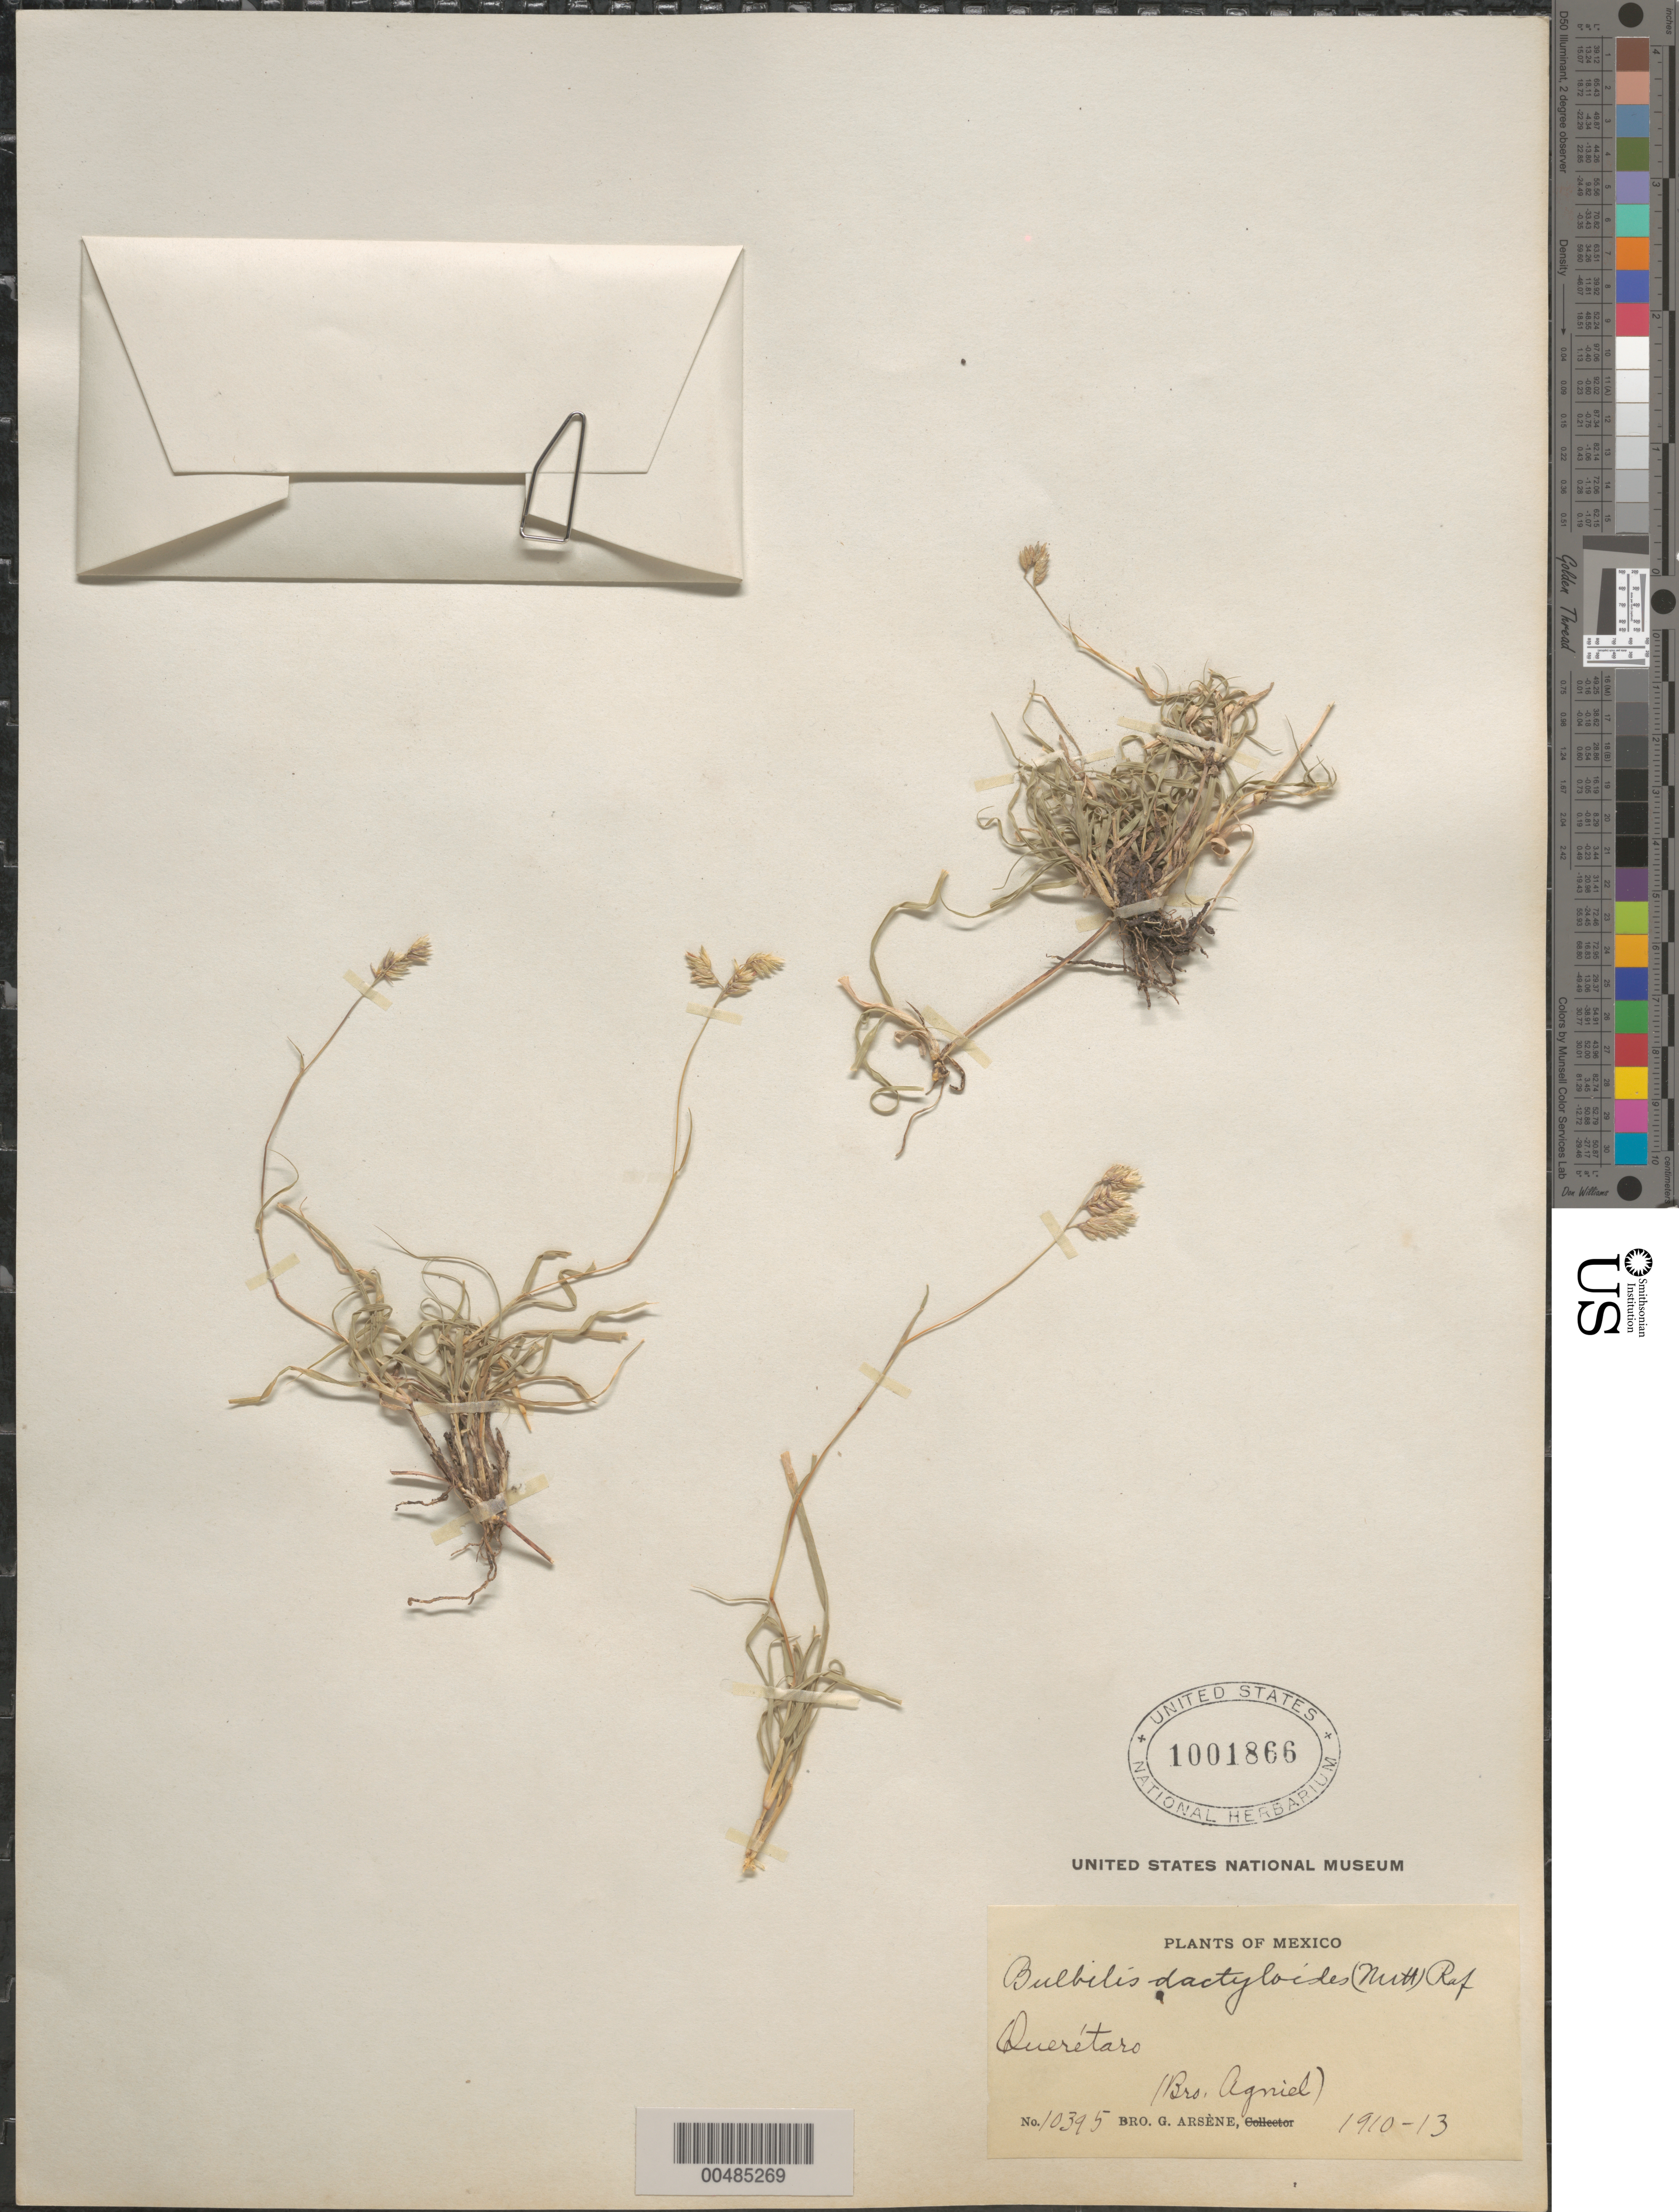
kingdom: Plantae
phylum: Tracheophyta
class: Liliopsida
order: Poales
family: Poaceae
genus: Buchloe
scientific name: Buchloe dactyloides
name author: (Nutt.) Engelm.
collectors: Bro. Agniel & Bro. G. Arsène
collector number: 10395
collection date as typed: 1910 to 1913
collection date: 1910/1913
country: Mexico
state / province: Querétaro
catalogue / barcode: US 1001866